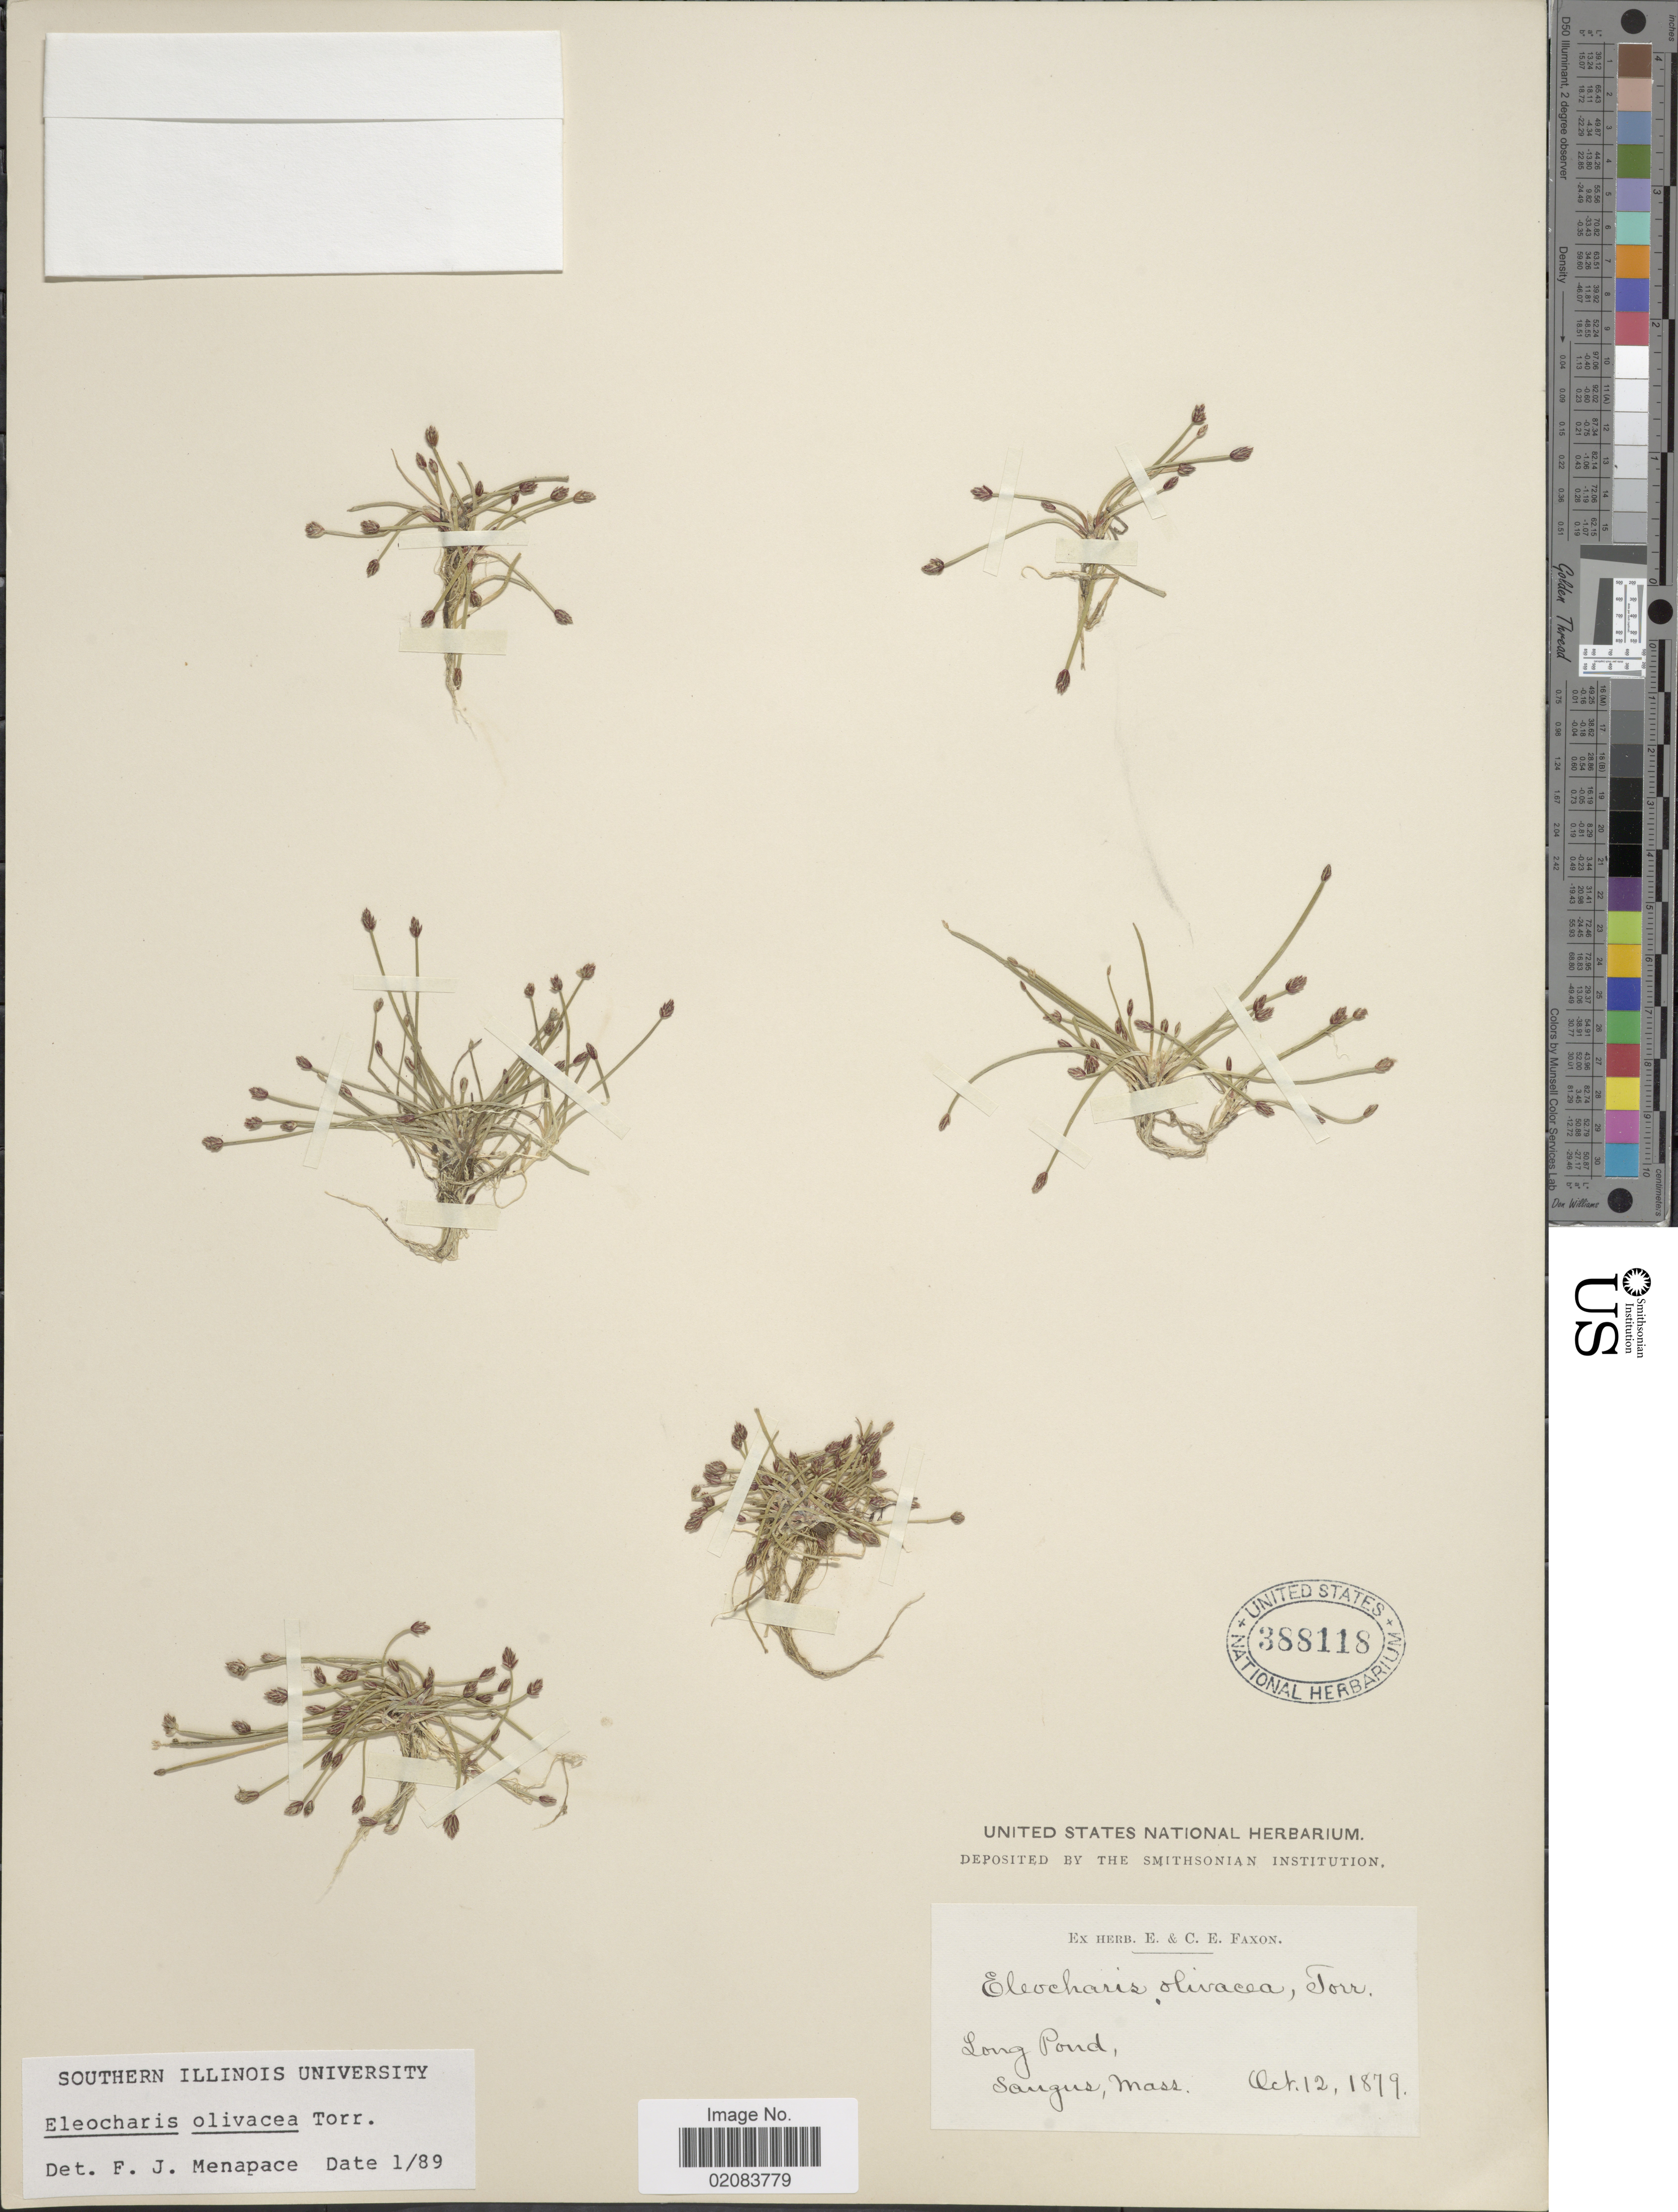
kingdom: Plantae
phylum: Tracheophyta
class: Liliopsida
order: Poales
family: Cyperaceae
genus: Eleocharis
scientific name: Eleocharis olivacea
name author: Torr.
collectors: ex herb. E. & C.E. Faxon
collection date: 1879-10-12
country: United States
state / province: Massachusetts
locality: Long Pond, Saugus.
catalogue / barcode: US 388118